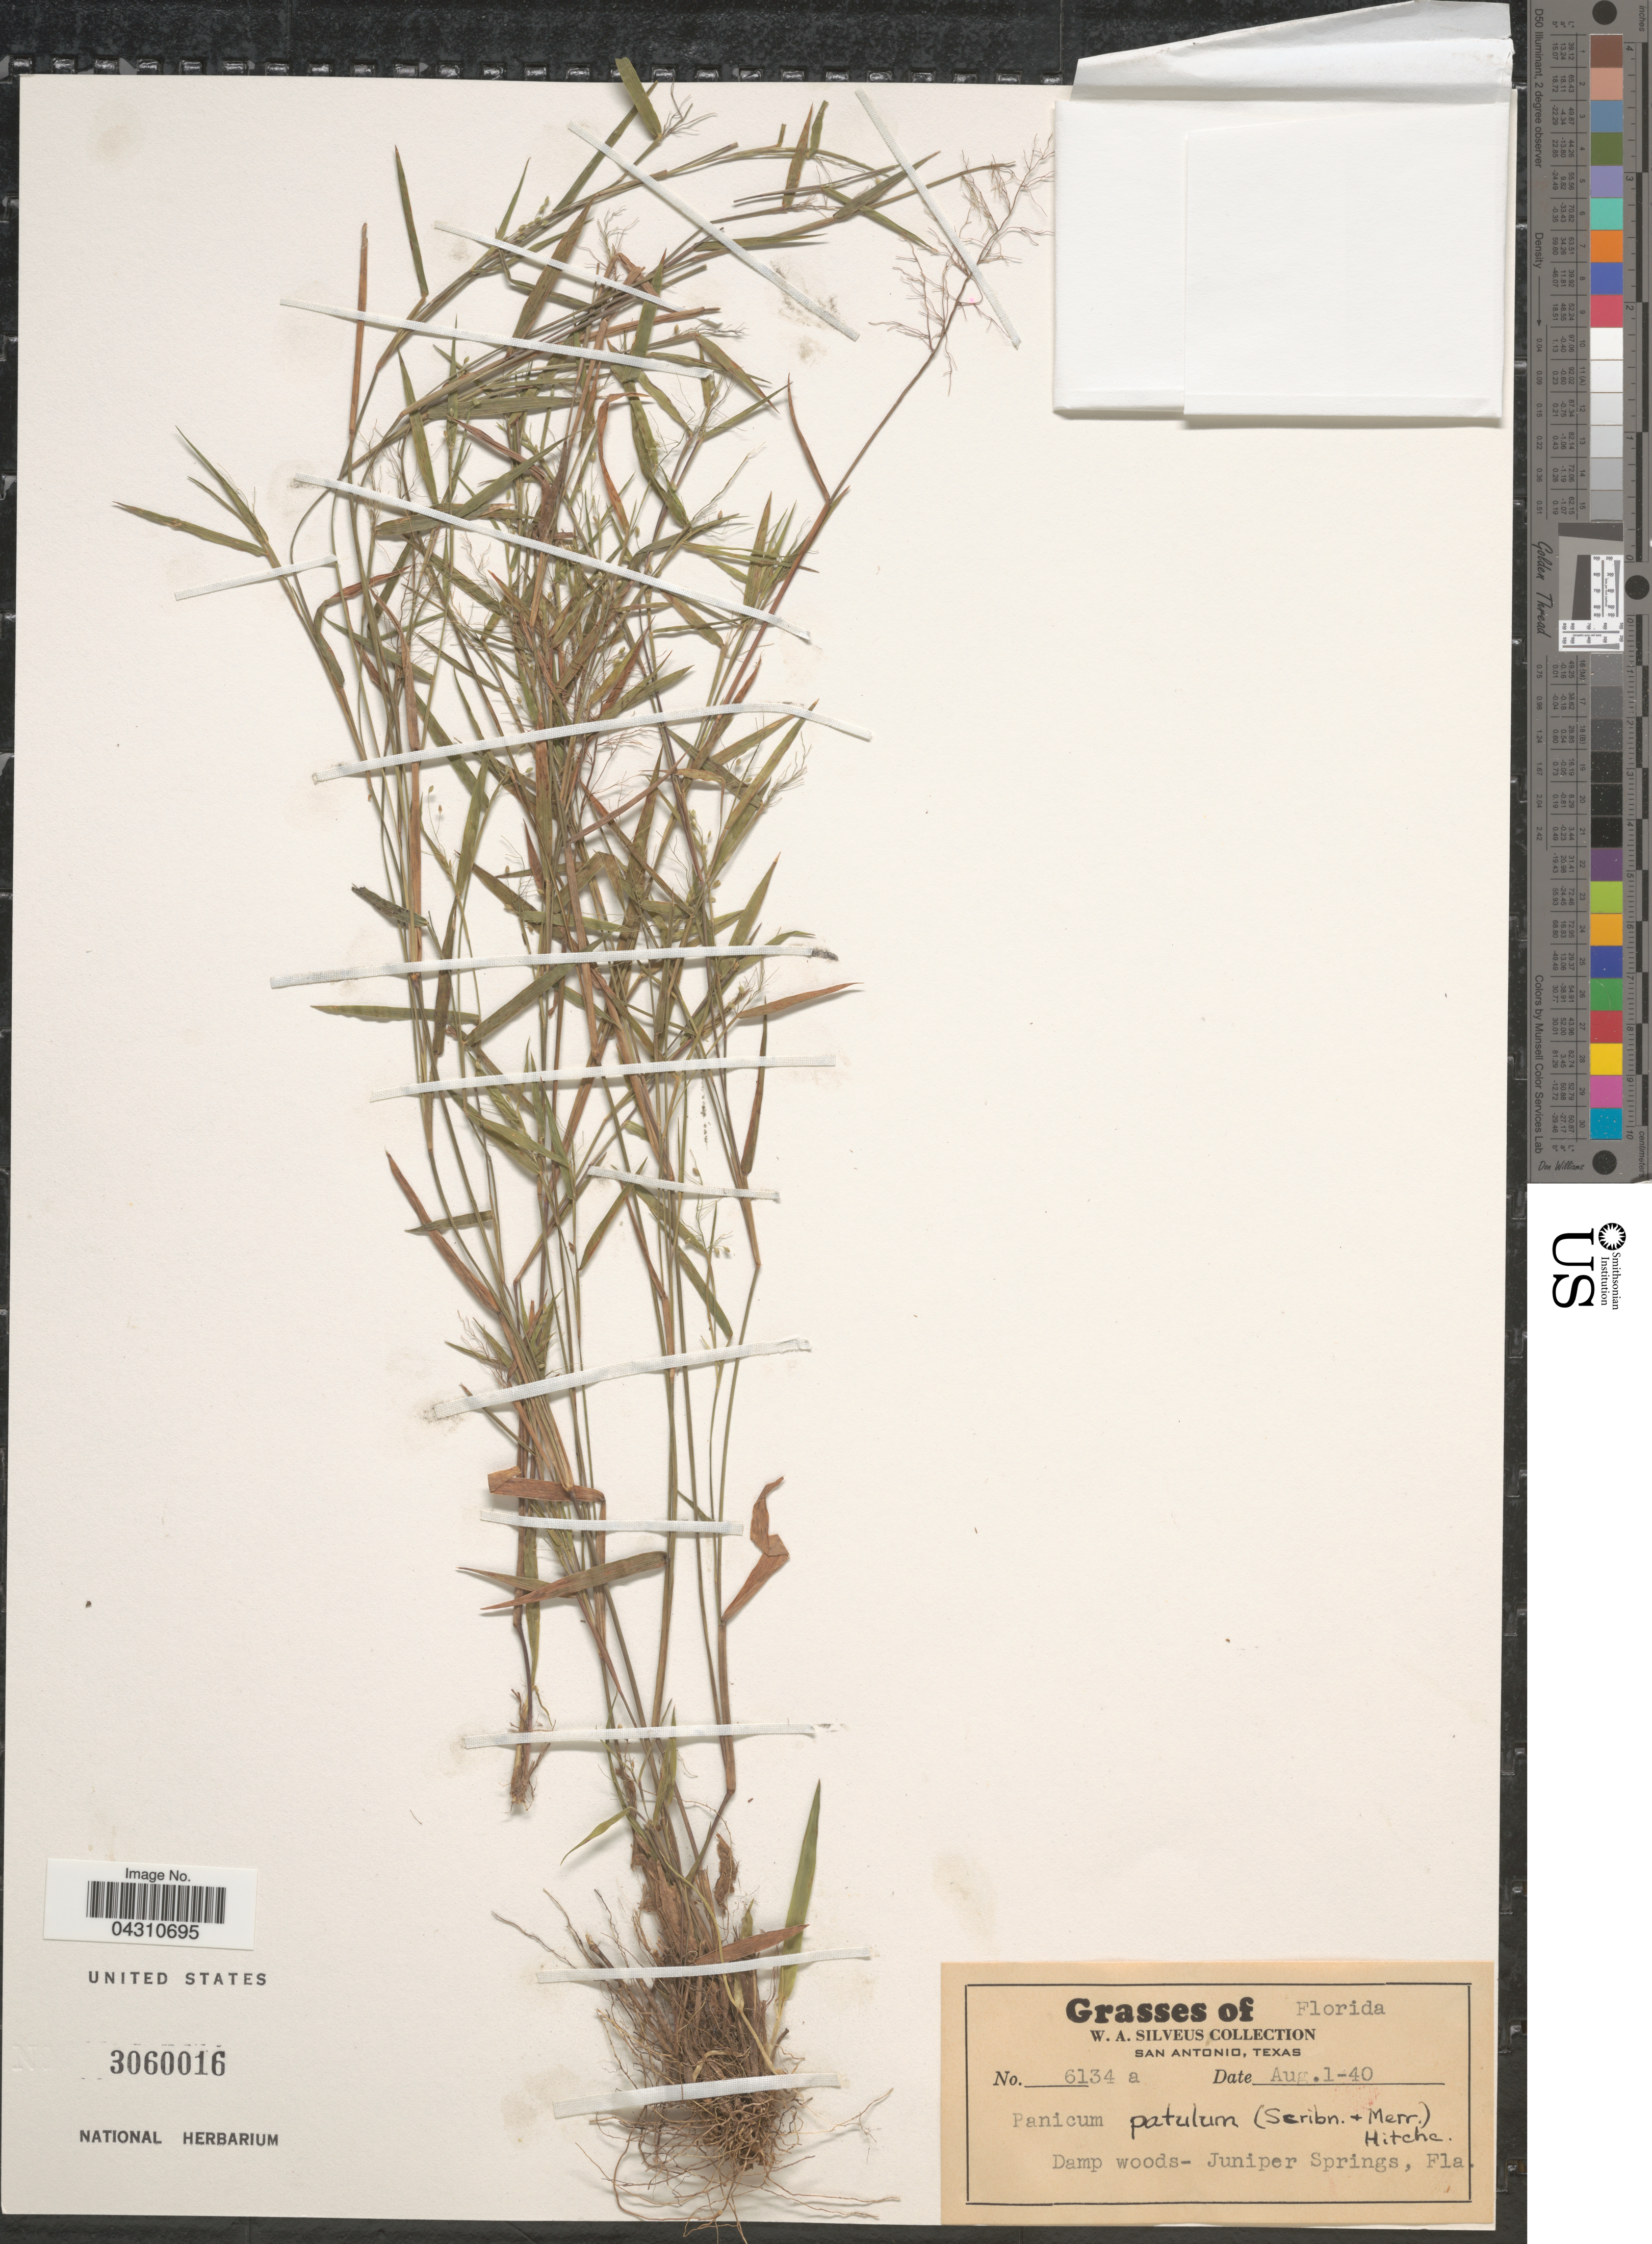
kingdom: Plantae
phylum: Tracheophyta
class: Liliopsida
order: Poales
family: Poaceae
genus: Dichanthelium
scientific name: Dichanthelium portoricense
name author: (Desv. ex Ham.) B.F. Hansen & Wunderlin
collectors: W. Silveus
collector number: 6134a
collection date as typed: Transcribed d/m/y: 1/8/40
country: United States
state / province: Florida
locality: Damp woods-Juniper Springs.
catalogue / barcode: US 3060016